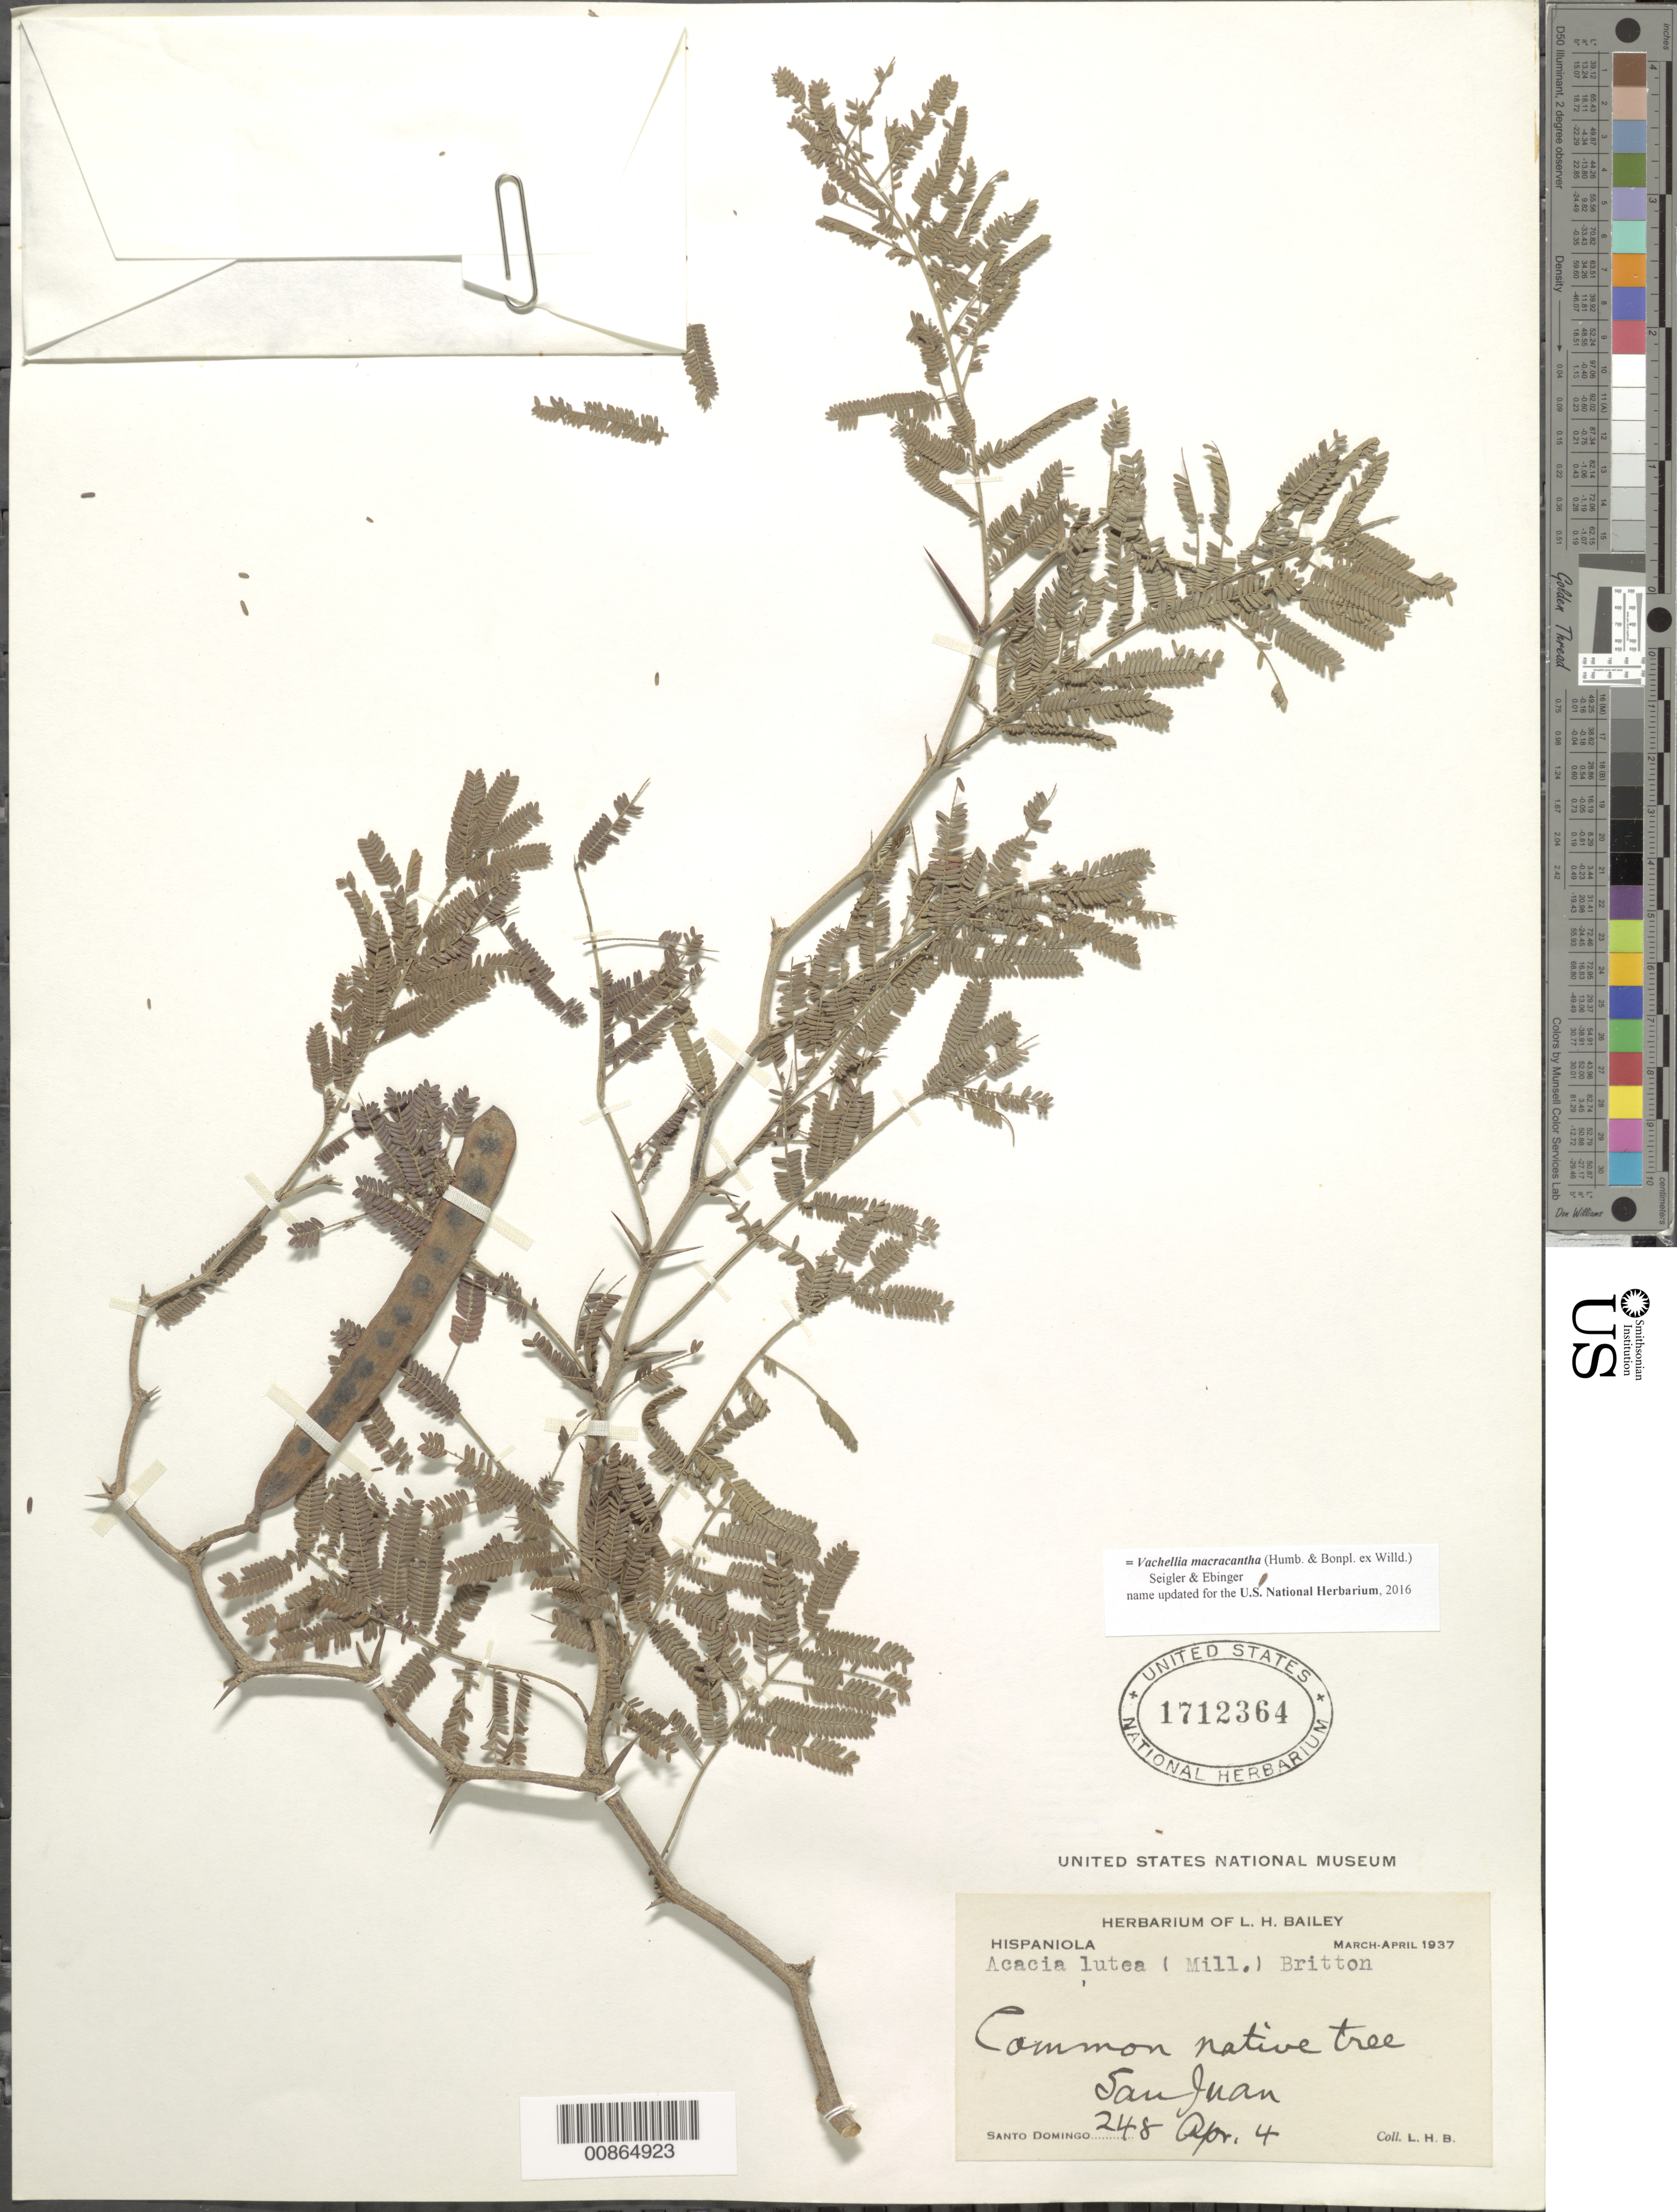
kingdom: Plantae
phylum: Tracheophyta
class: Magnoliopsida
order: Fabales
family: Fabaceae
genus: Vachellia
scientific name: Vachellia macracantha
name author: (Humb. & Bonpl. ex Willd.) Seigler & Ebinger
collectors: L. H. Bailey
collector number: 248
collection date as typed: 04 Apr 1937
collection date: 1937-04-04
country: Dominican Republic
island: Hispaniola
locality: San Juan.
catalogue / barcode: US 1712364